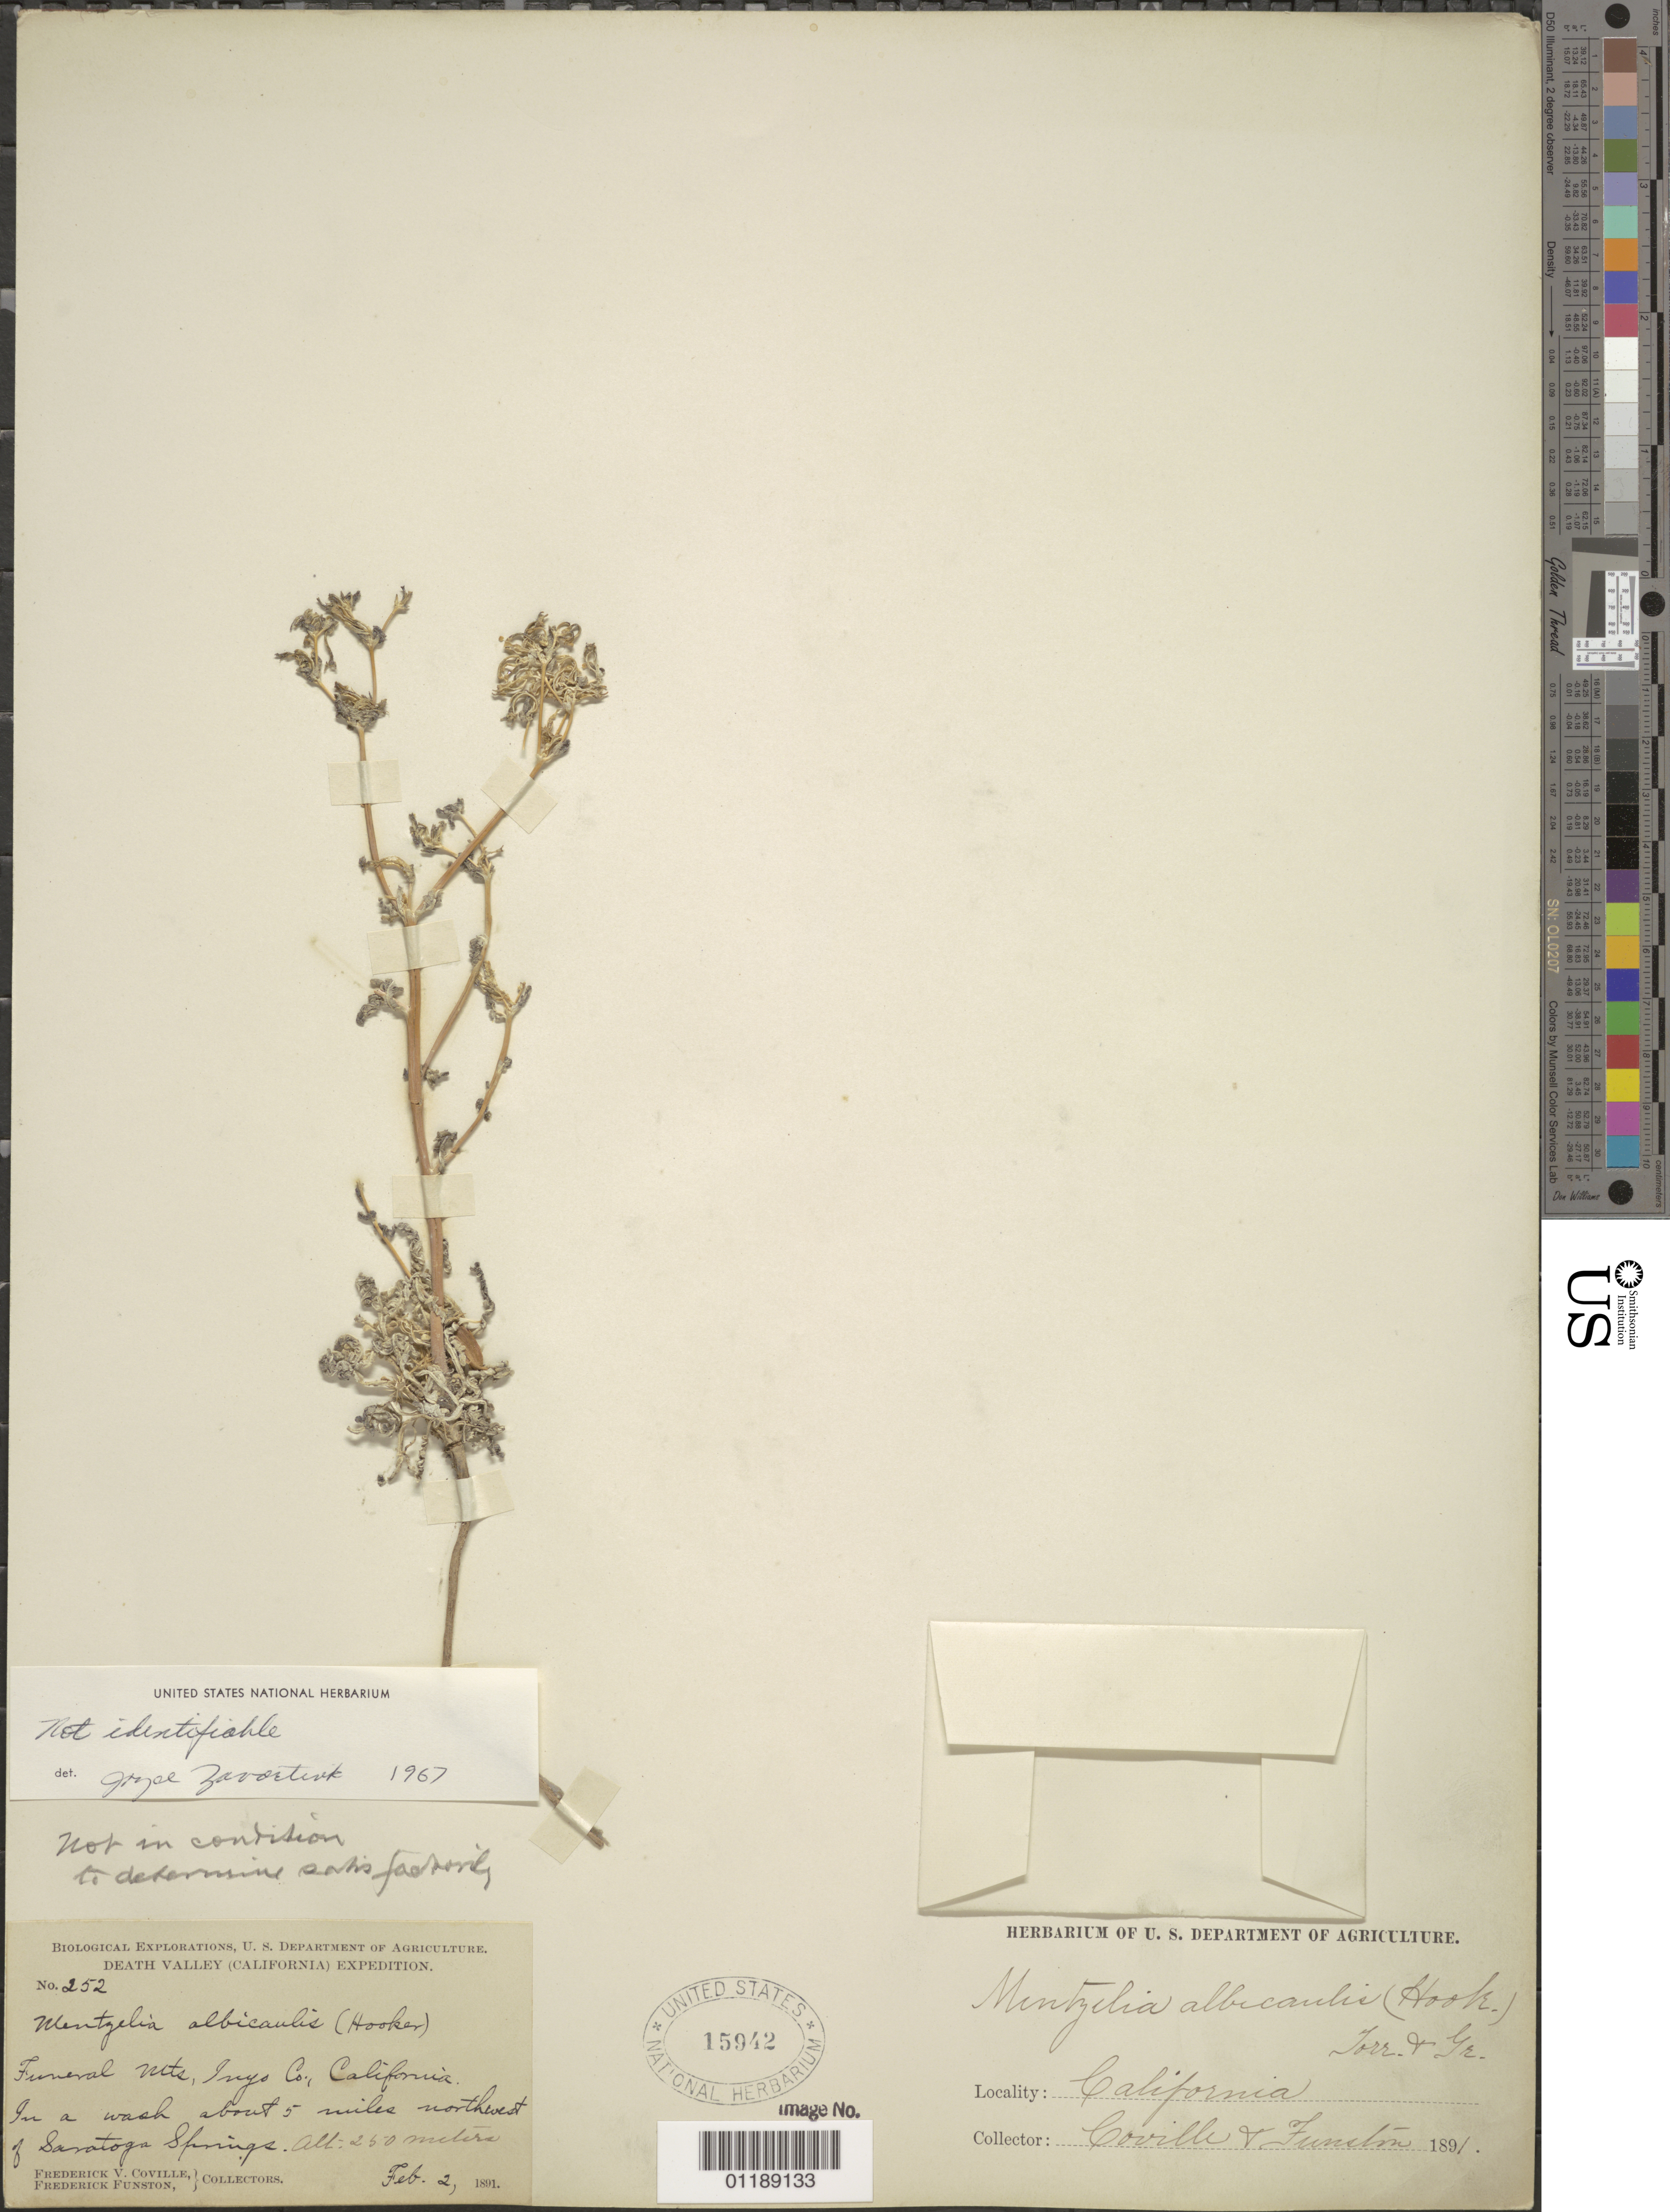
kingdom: Plantae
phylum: Tracheophyta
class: Magnoliopsida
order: Cornales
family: Loasaceae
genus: Mentzelia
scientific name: Mentzelia sp.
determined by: Zavortink, J. E.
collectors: F. V. Coville & F. Funston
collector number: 252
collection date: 1891-02-02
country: United States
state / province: California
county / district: Inyo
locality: Funeral Mts., in a wash about 5 miles northeast of Saratoga Springs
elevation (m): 250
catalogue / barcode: US 15942